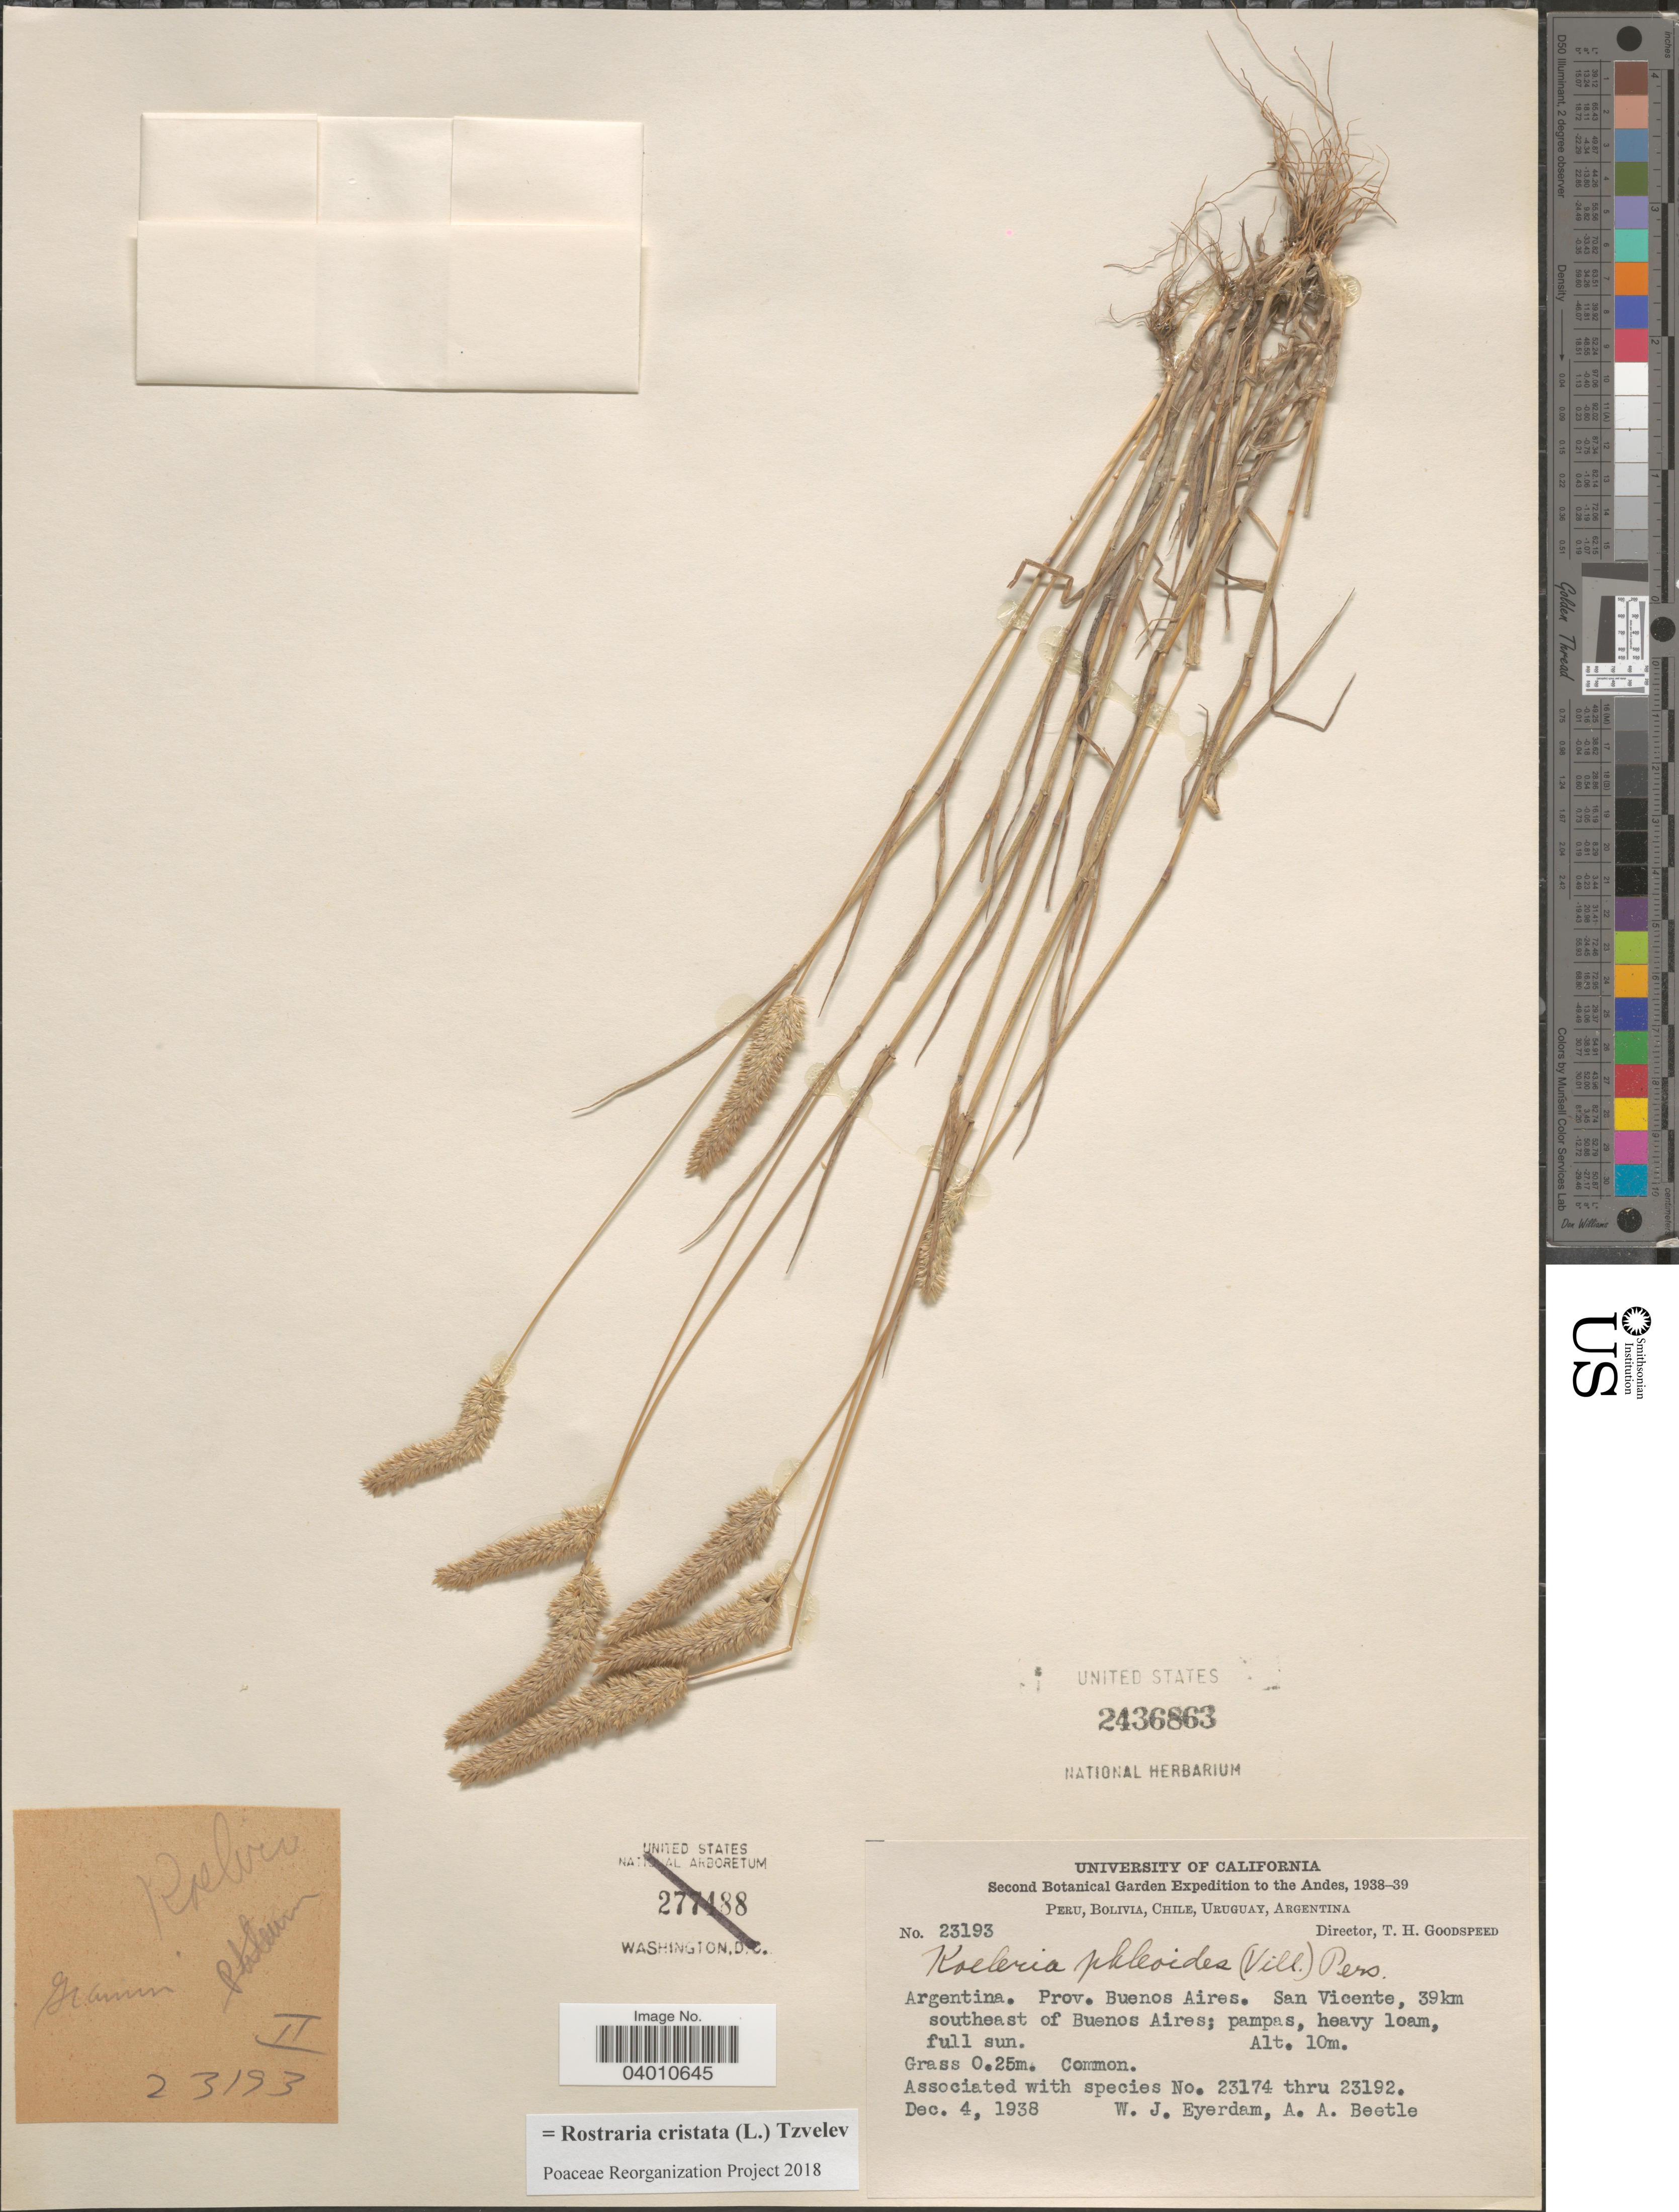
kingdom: Plantae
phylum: Tracheophyta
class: Liliopsida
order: Poales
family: Poaceae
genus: Rostraria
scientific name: Rostraria cristata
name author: (L.) Tzvelev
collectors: W. J. Eyerdam & A. A. Beetle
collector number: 23193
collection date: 1938-12-04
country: Argentina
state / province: Buenos Aires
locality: The Andes. San Vicente, 39km southeast of Buenos Aires.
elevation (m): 10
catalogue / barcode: US 2436863